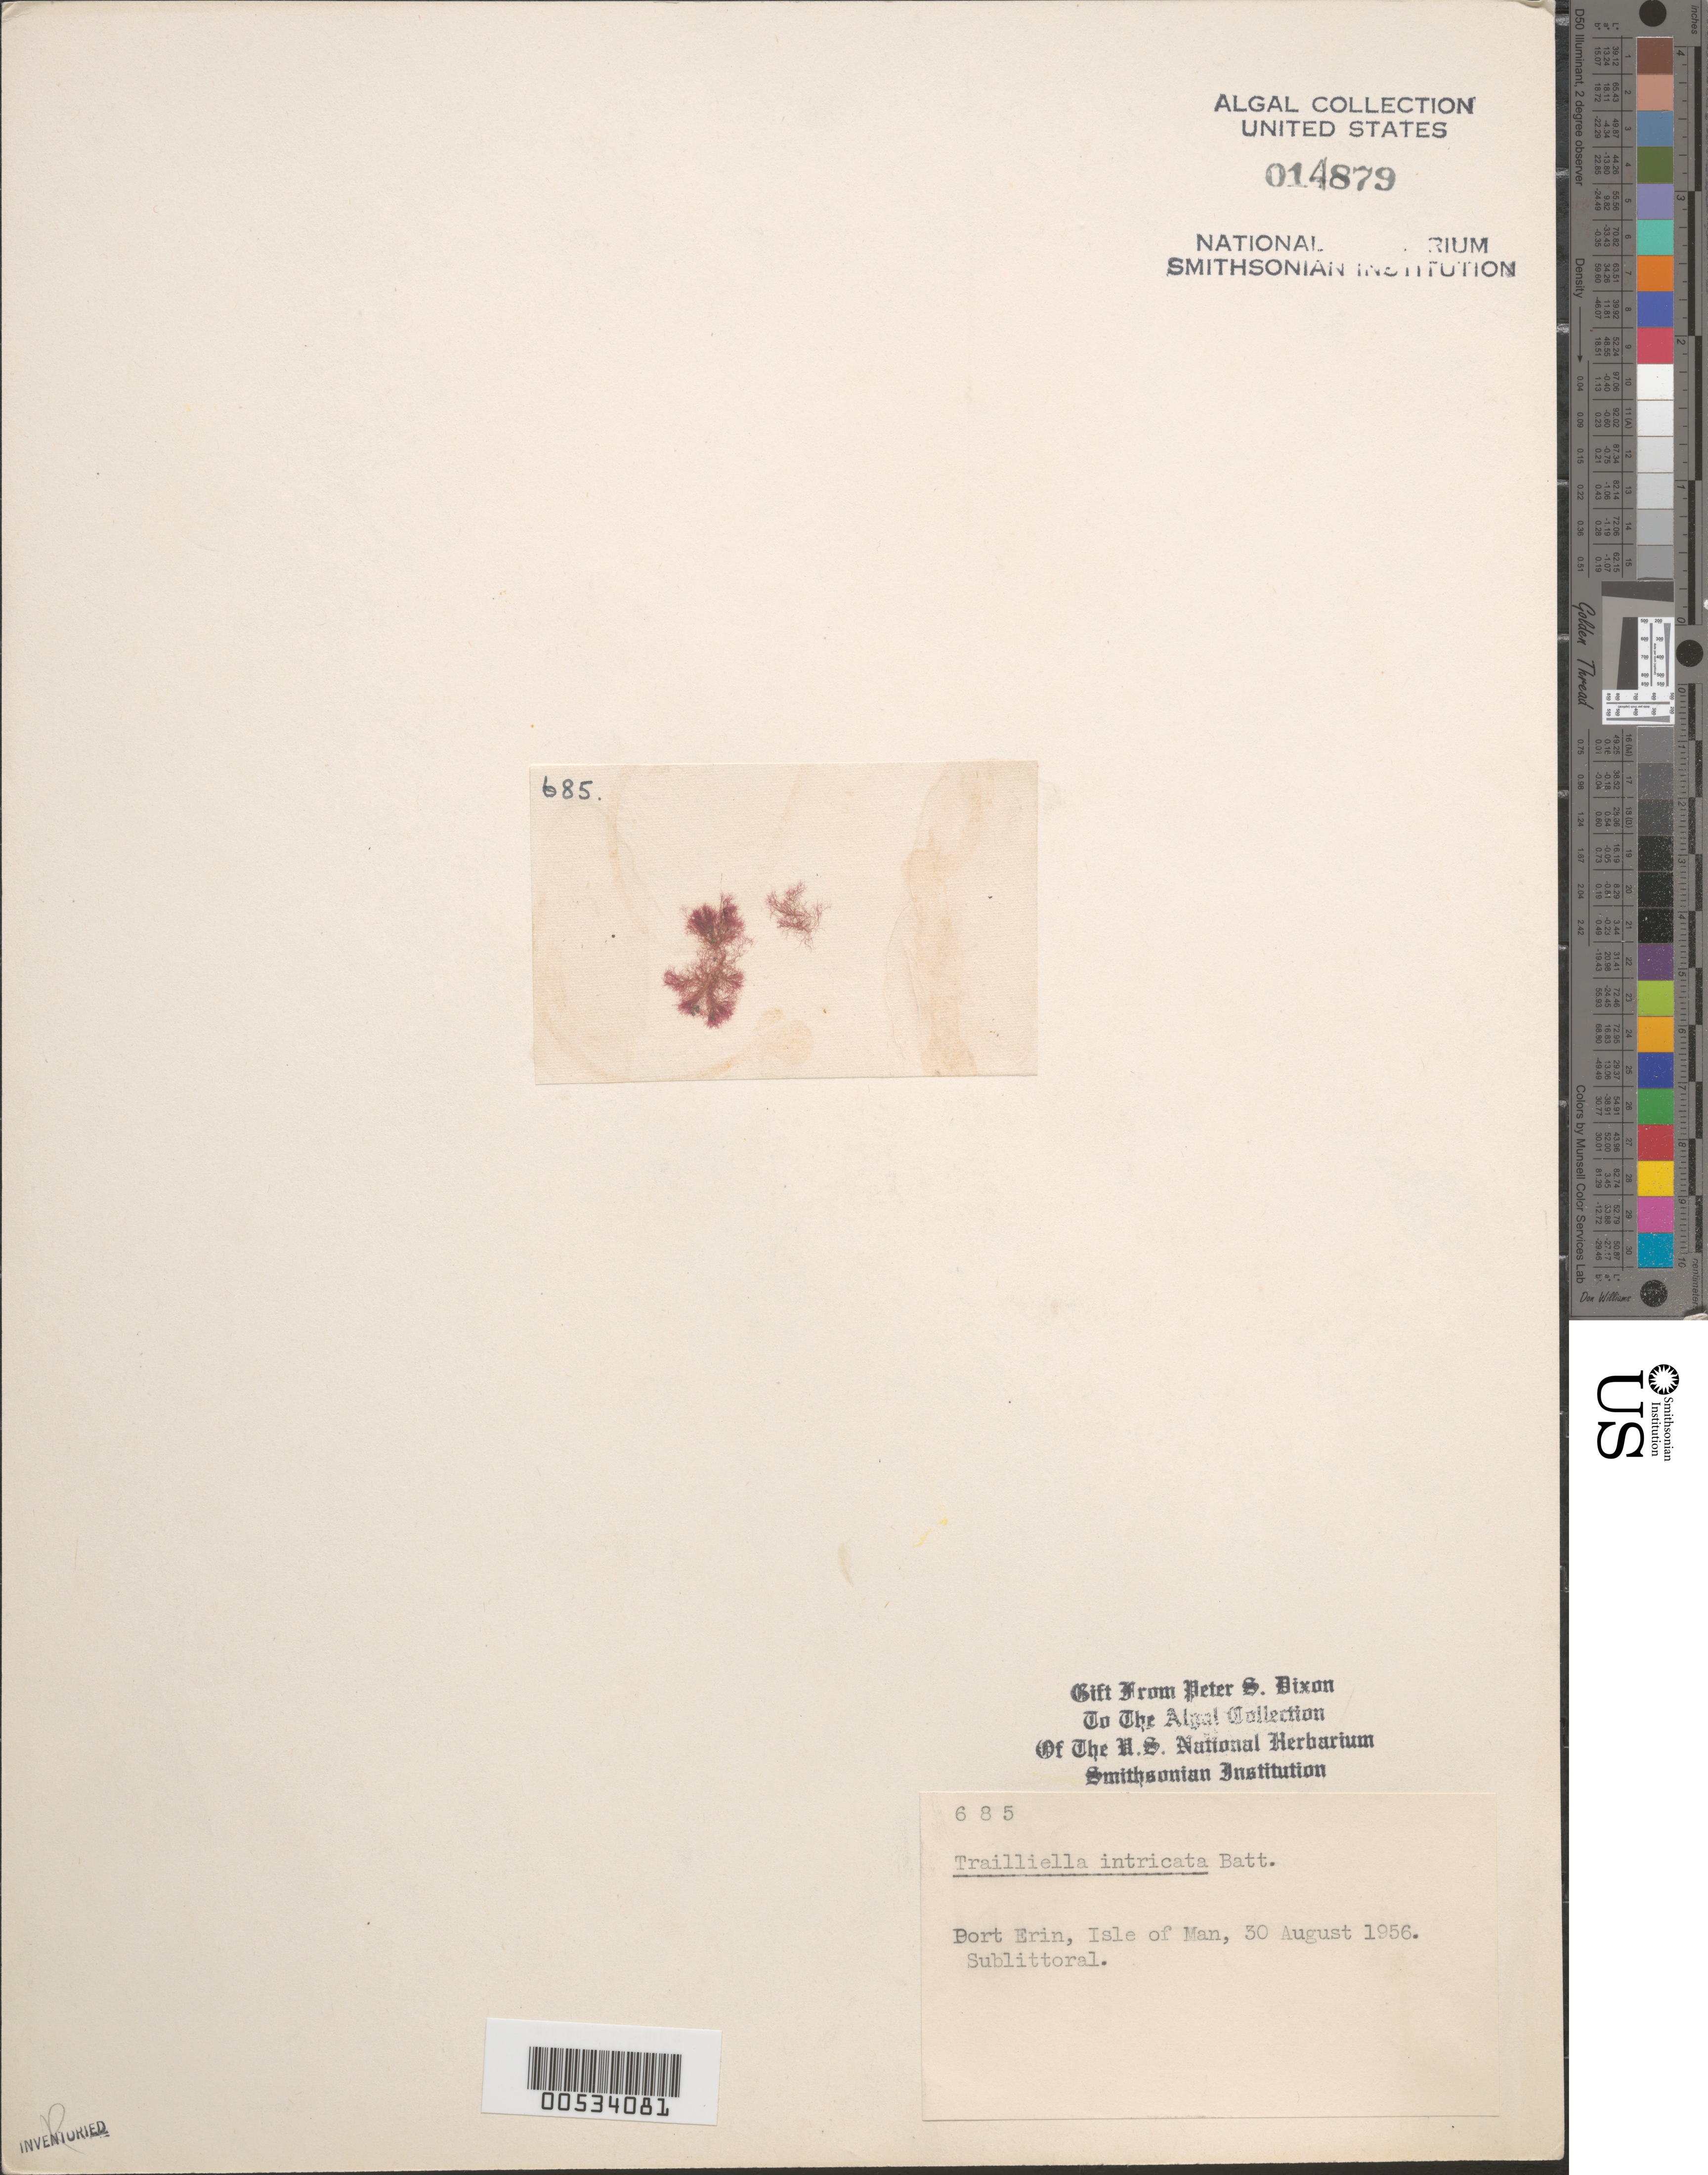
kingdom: Plantae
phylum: Rhodophyta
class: Florideophyceae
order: Bonnemaisoniales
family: Bonnemaisoniaceae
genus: Bonnemaisonia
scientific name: Bonnemaisonia hamifera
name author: P. Hariot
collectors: P. S. Dixon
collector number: PSD 685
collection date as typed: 30 Aug 1956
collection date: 1956-08-30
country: United Kingdom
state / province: England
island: Isle of Man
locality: Port Erin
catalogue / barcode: US 14879